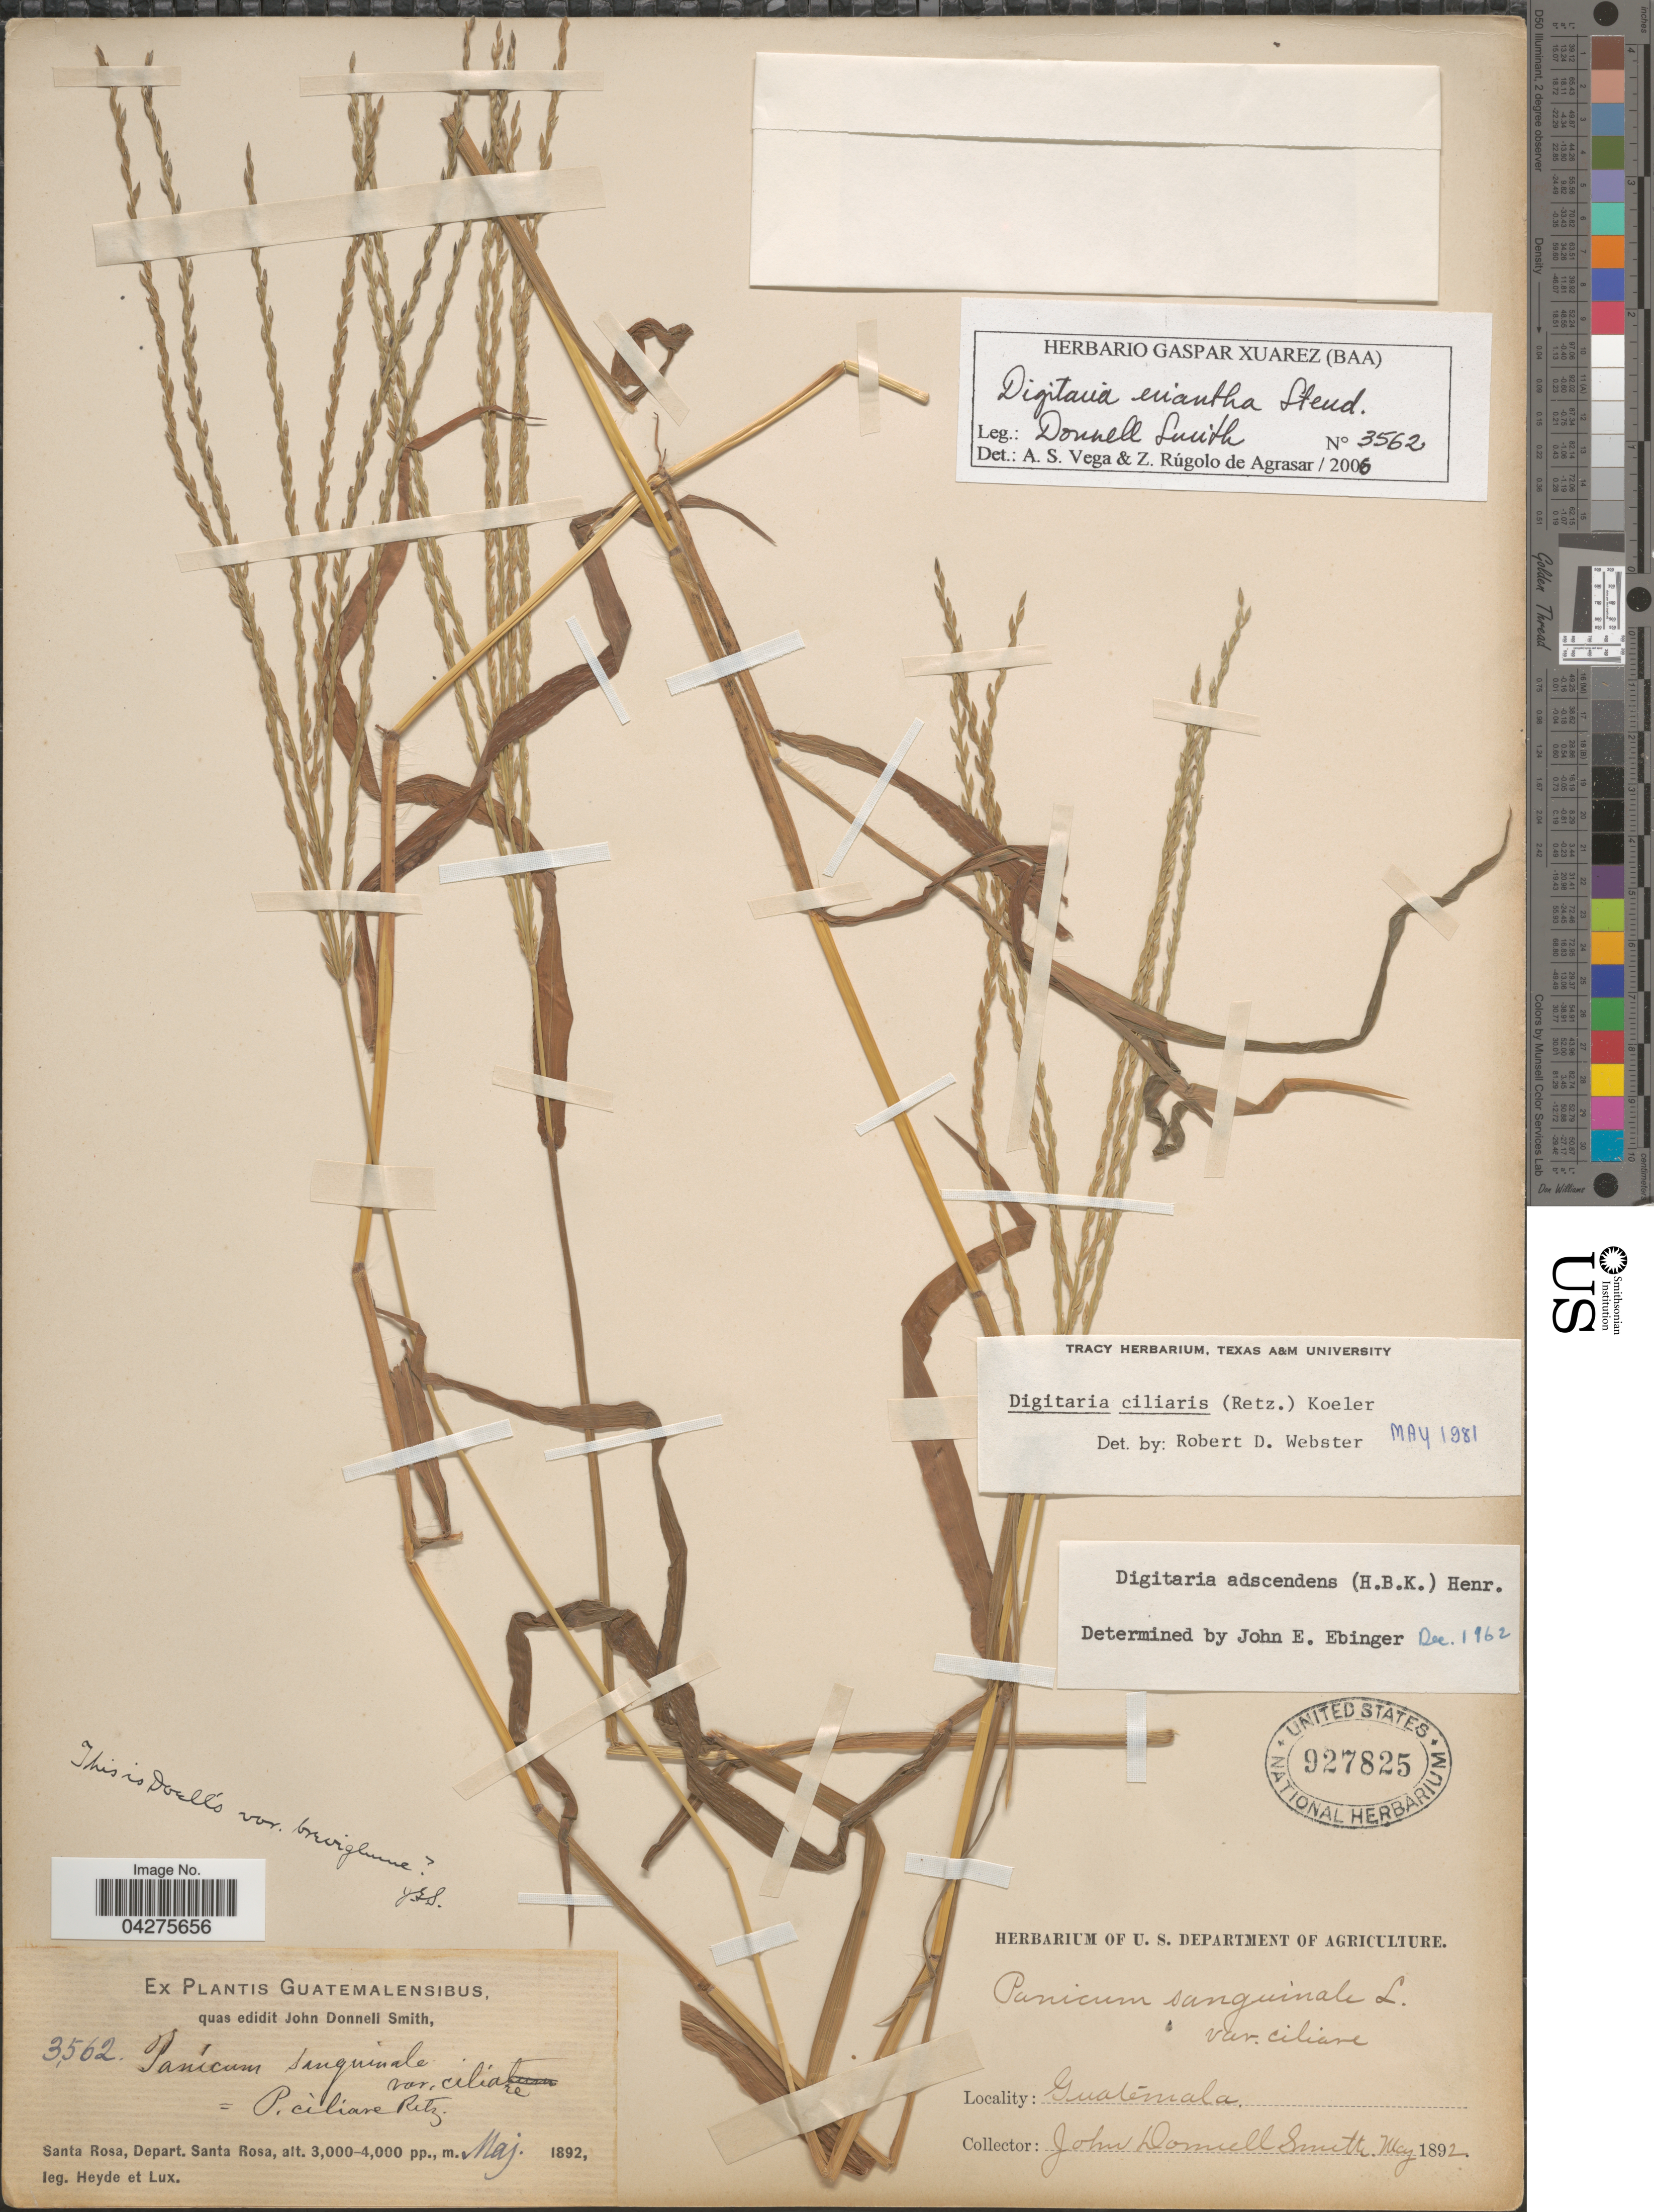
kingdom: Plantae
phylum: Tracheophyta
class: Liliopsida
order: Poales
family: Poaceae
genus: Digitaria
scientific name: Digitaria eriantha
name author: Steud.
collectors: Heyde, Lux & J. Donnell Smith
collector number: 3562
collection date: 1892-05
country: Guatemala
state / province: Santa Rosa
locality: Santa Rosa, Depart. Santa Rosa.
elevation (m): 914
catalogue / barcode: US 927825